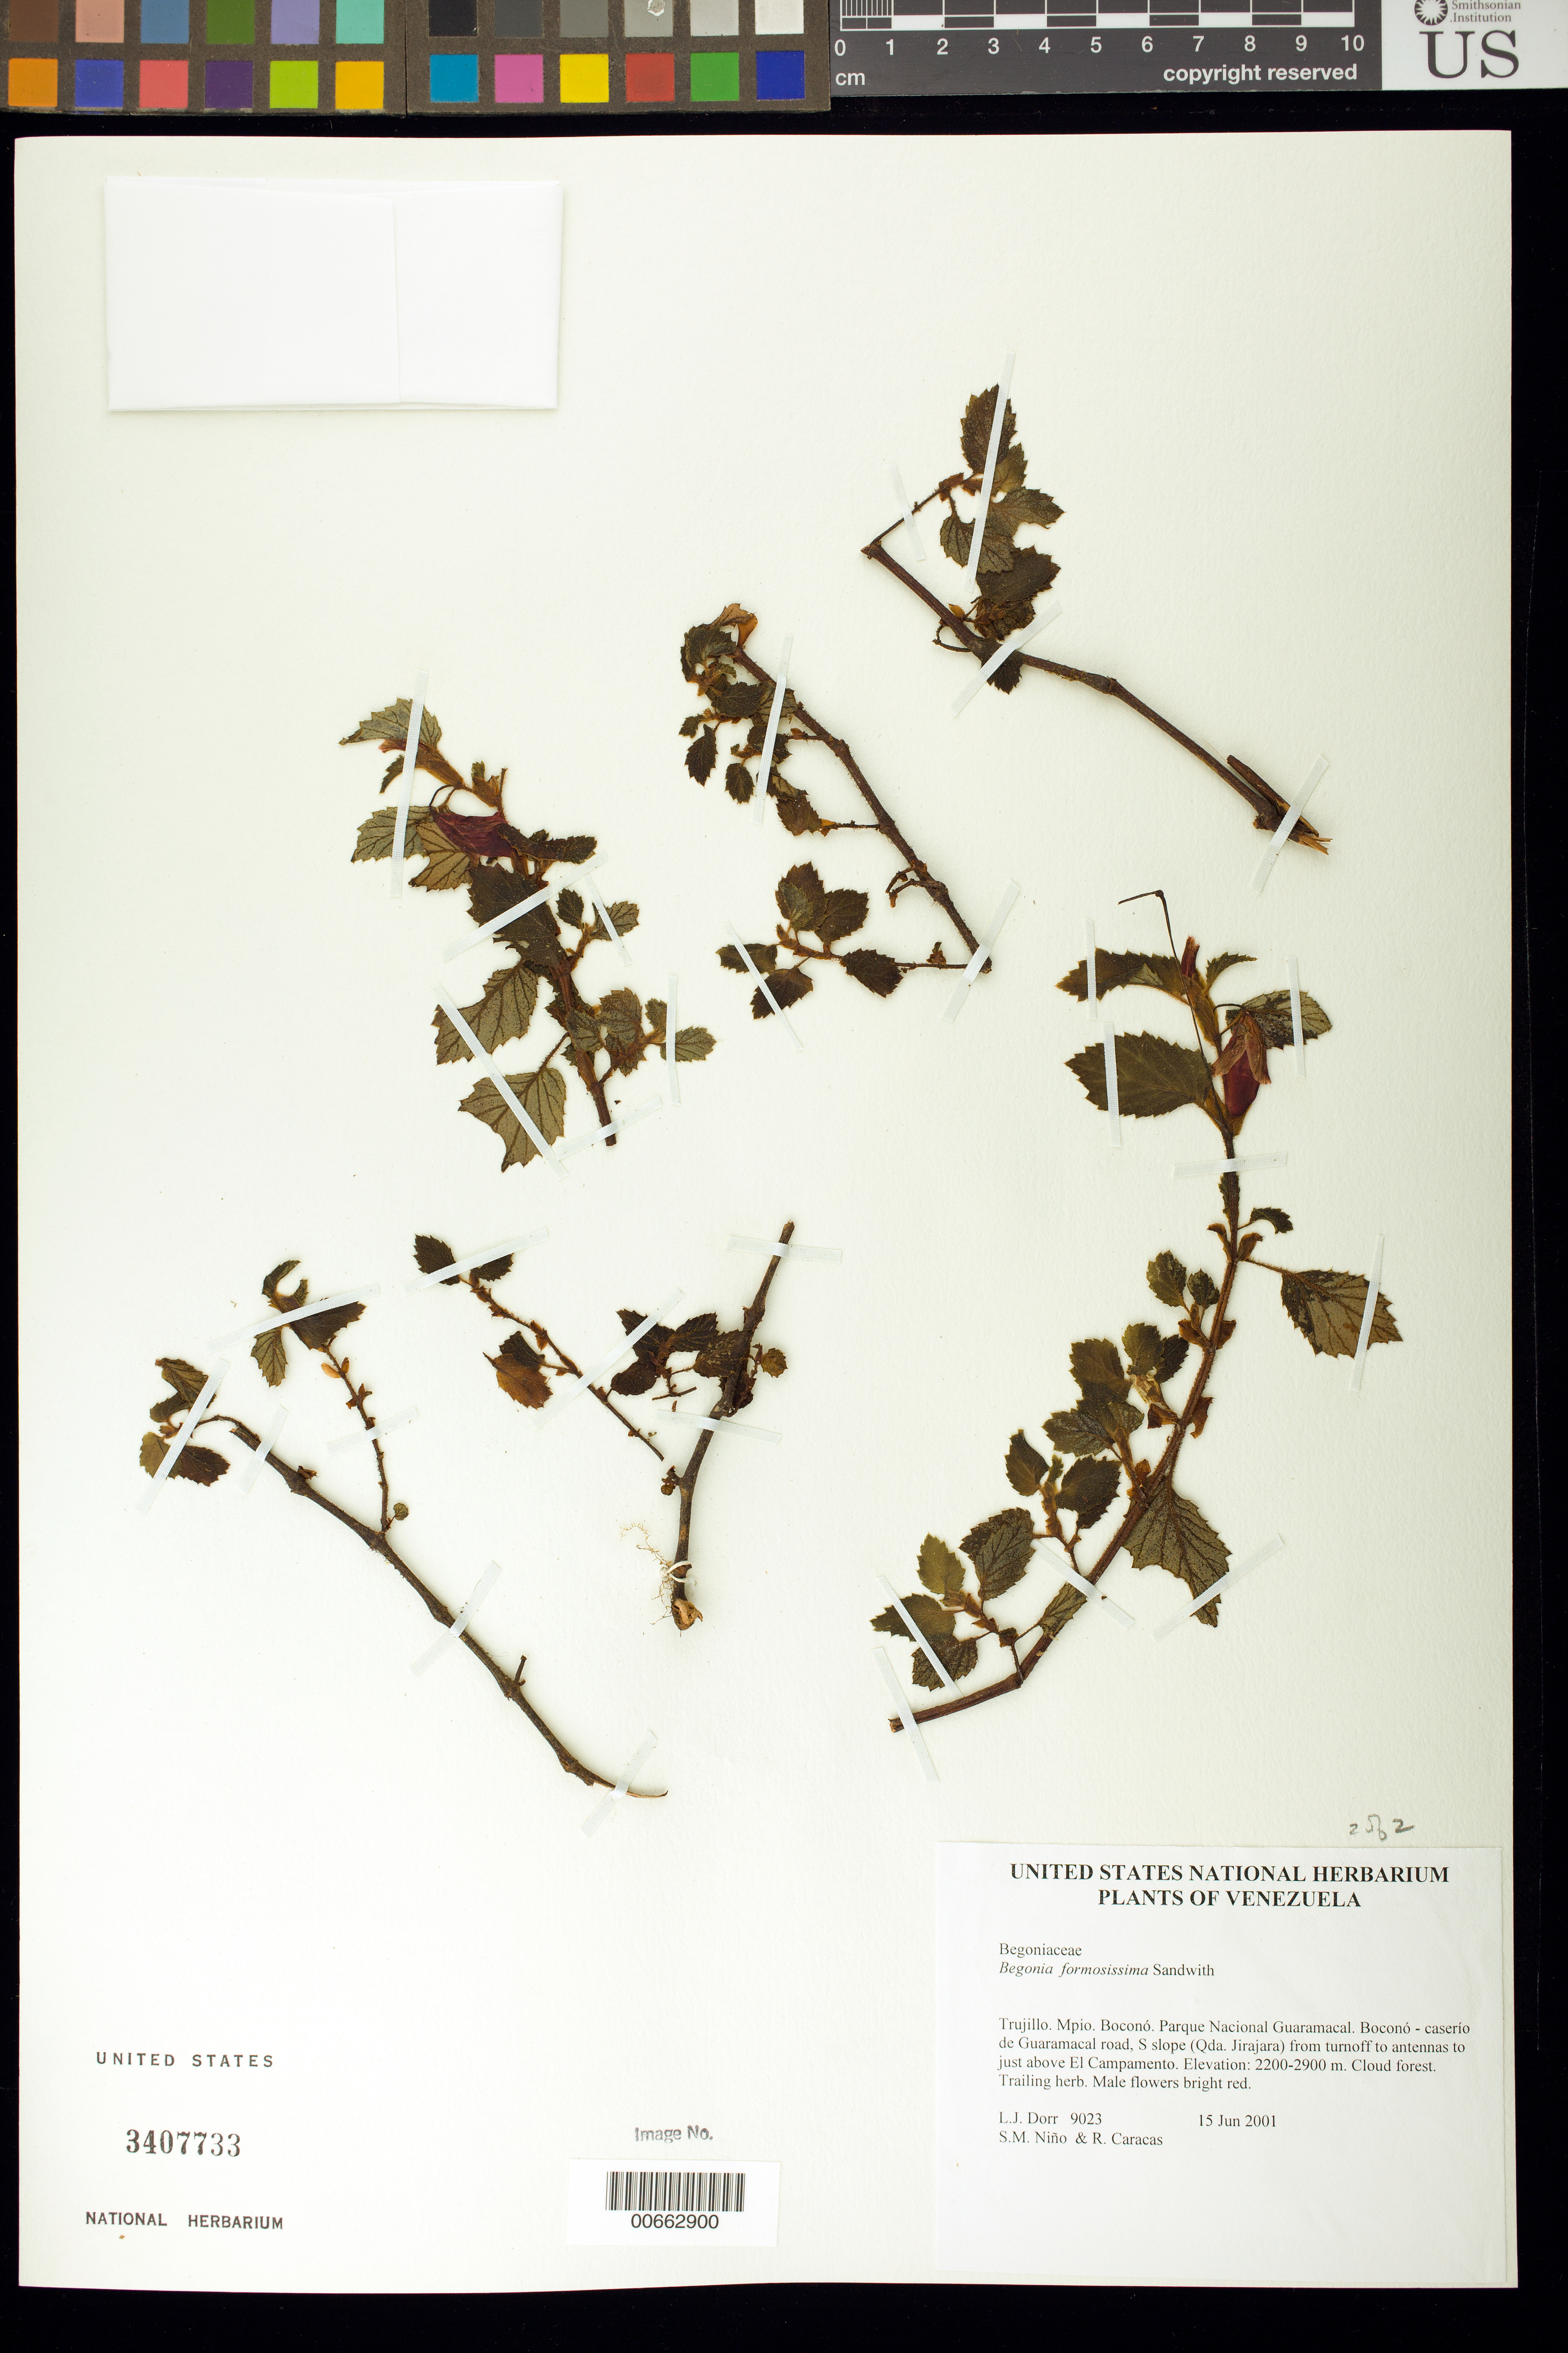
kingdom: Plantae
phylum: Tracheophyta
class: Magnoliopsida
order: Cucurbitales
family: Begoniaceae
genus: Begonia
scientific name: Begonia formosissima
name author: Sandwith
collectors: L. J. Dorr, B. G. Stergios & S. M. Niño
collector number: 9023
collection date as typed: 15 Jun 2001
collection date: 2001-06-15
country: Venezuela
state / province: Trujillo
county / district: Boconó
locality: Parque Nacional Guaramacal. Boconó-caserío de Guaramacal road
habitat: Cloud forest.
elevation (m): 2200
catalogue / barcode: US 3407733